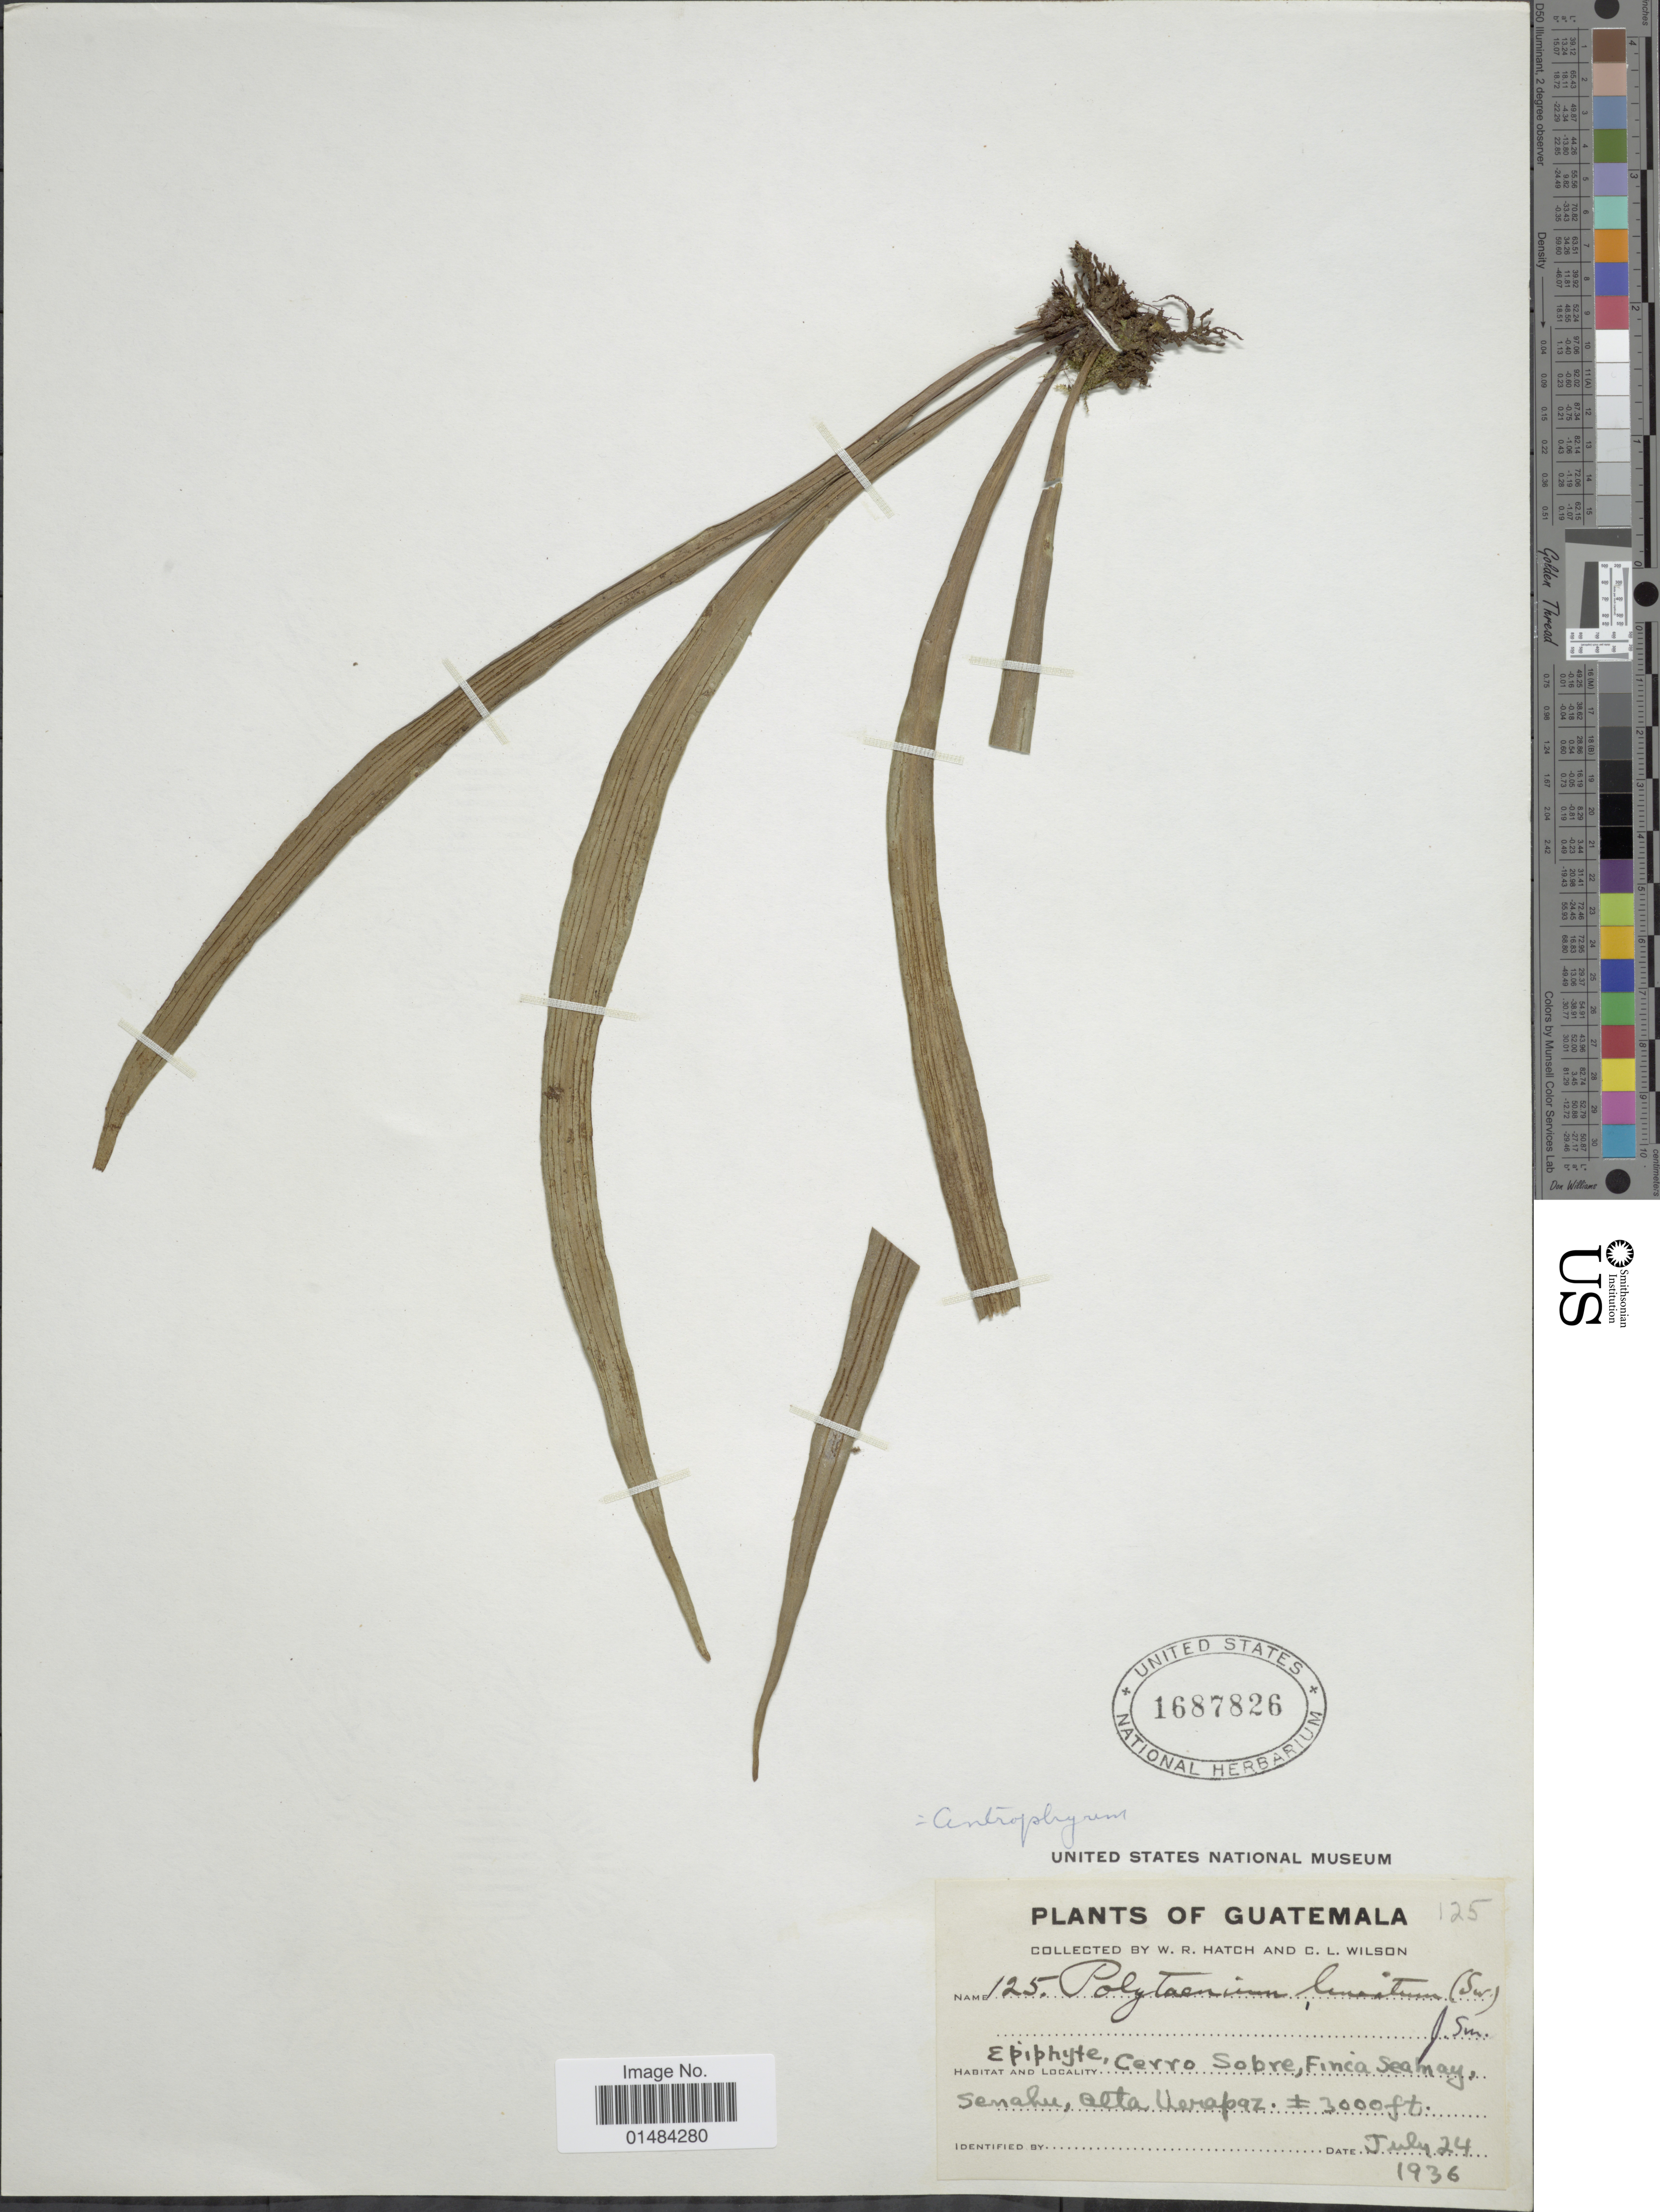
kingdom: Plantae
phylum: Tracheophyta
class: Polypodiopsida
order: Polypodiales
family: Pteridaceae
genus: Polytaenium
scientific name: Polytaenium lineatum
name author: (Sw.) J. Sm.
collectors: W. Hatch & C. L. Wilson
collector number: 125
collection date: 1936-07-24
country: Guatemala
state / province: Alta Verapaz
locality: Guatemala, Cerro Sobre, Finca Seamay, Senahu.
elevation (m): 914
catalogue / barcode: US 1687826